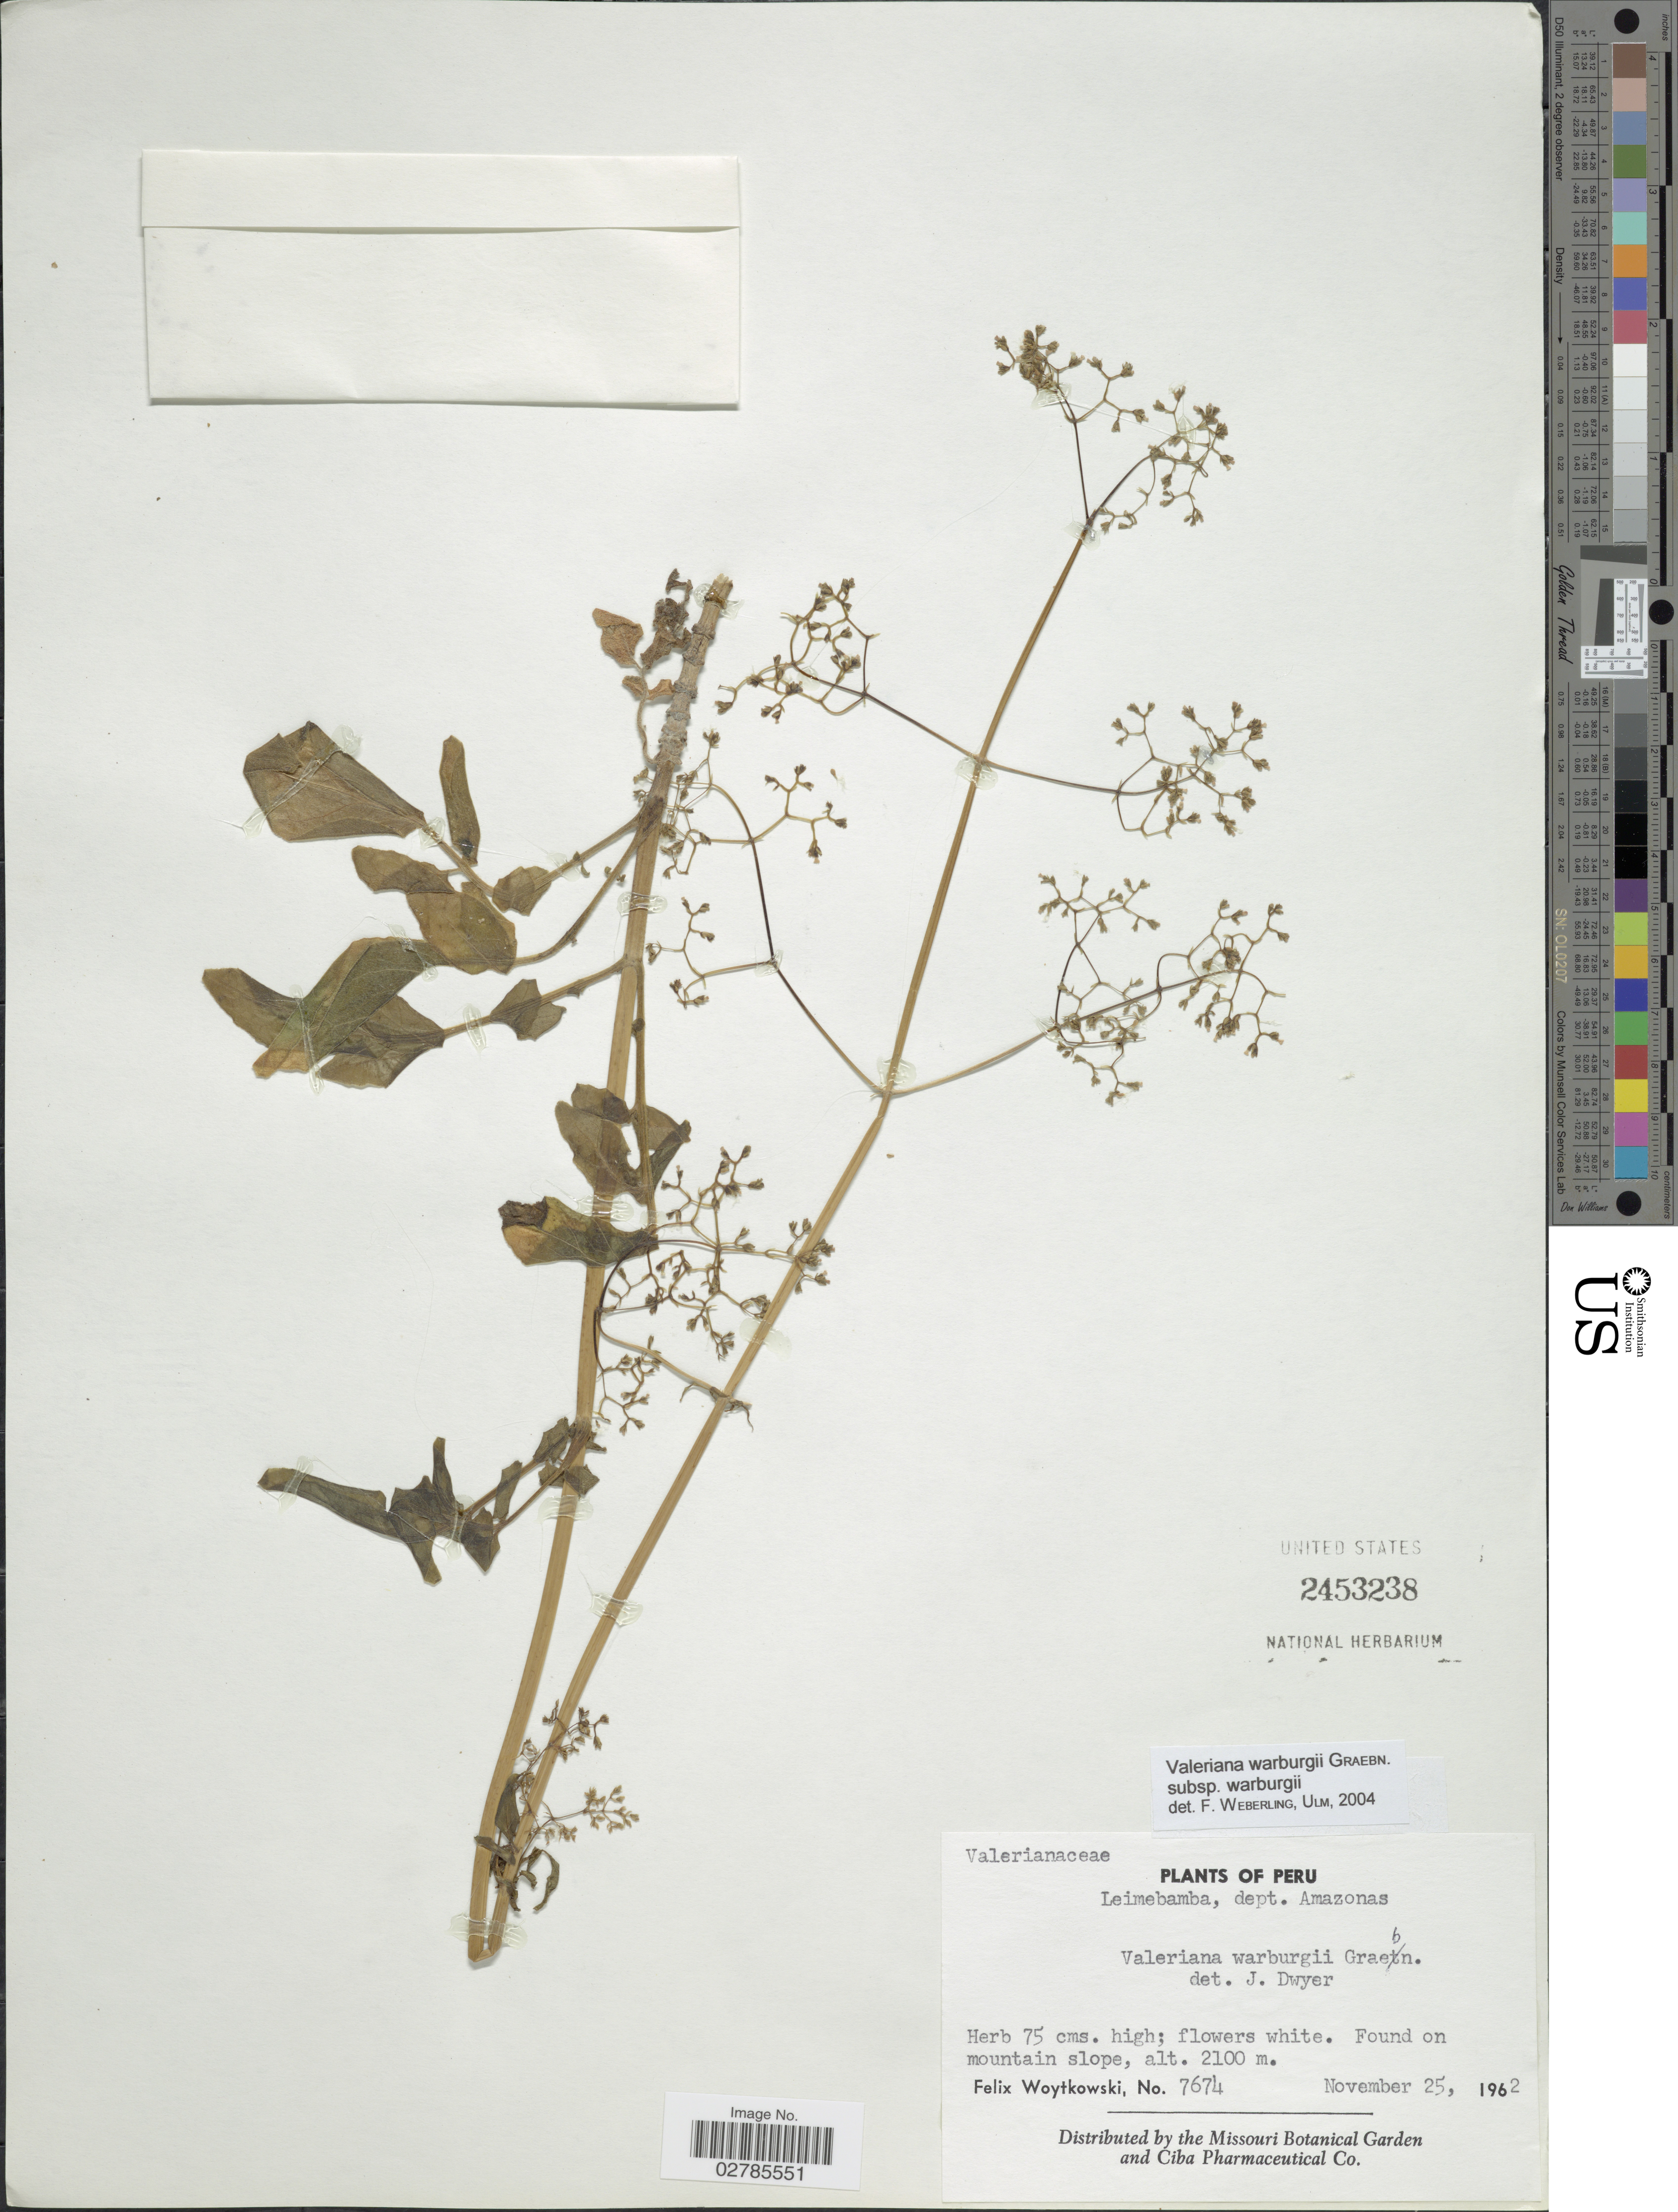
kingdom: Plantae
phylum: Tracheophyta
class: Magnoliopsida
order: Dipsacales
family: Caprifoliaceae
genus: Valeriana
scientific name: Valeriana warburgii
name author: Graebn.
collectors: F. Woytkowski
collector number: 7674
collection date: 1962-11-25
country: Peru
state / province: Amazonas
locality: Leimebamba, dept. Amazonas.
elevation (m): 2100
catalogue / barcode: US 2453238